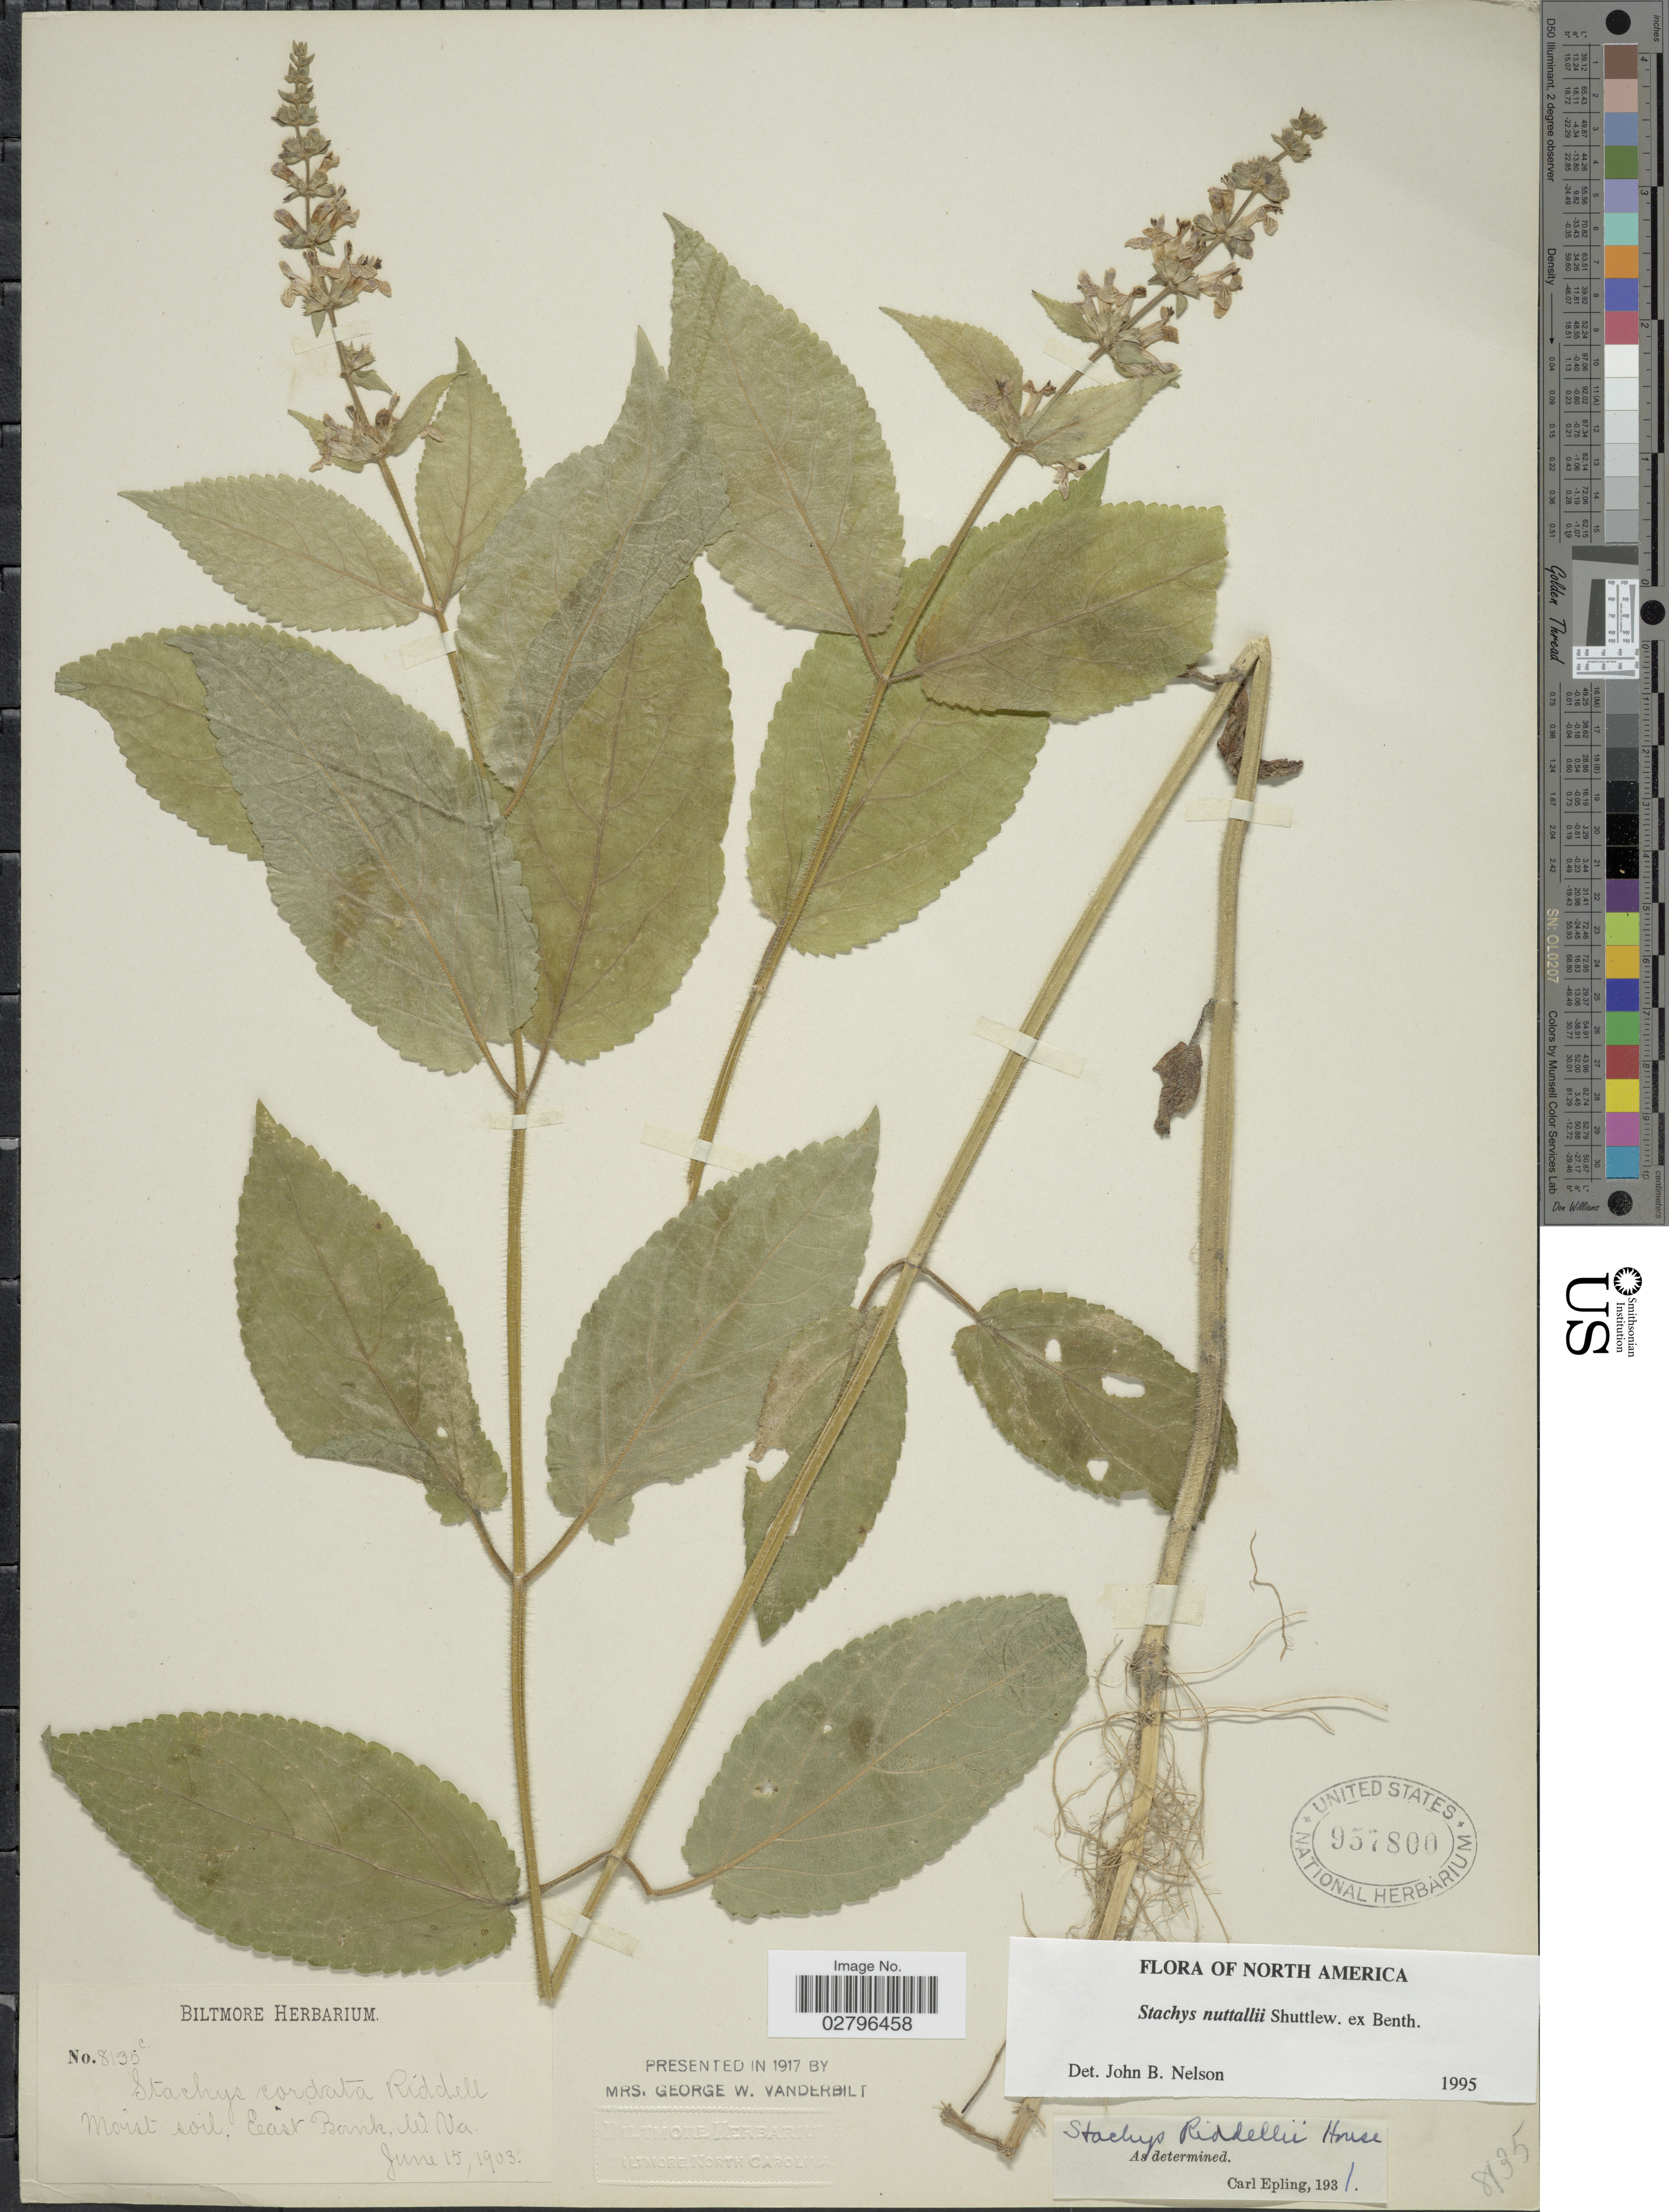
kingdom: Plantae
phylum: Tracheophyta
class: Magnoliopsida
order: Lamiales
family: Lamiaceae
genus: Stachys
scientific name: Stachys nuttallii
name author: Shuttlew. ex Benth.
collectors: ex herb. Biltmore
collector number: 8135c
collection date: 1903-06-15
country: United States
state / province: West Virginia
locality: Moist coil, East Bank.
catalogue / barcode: US 957800